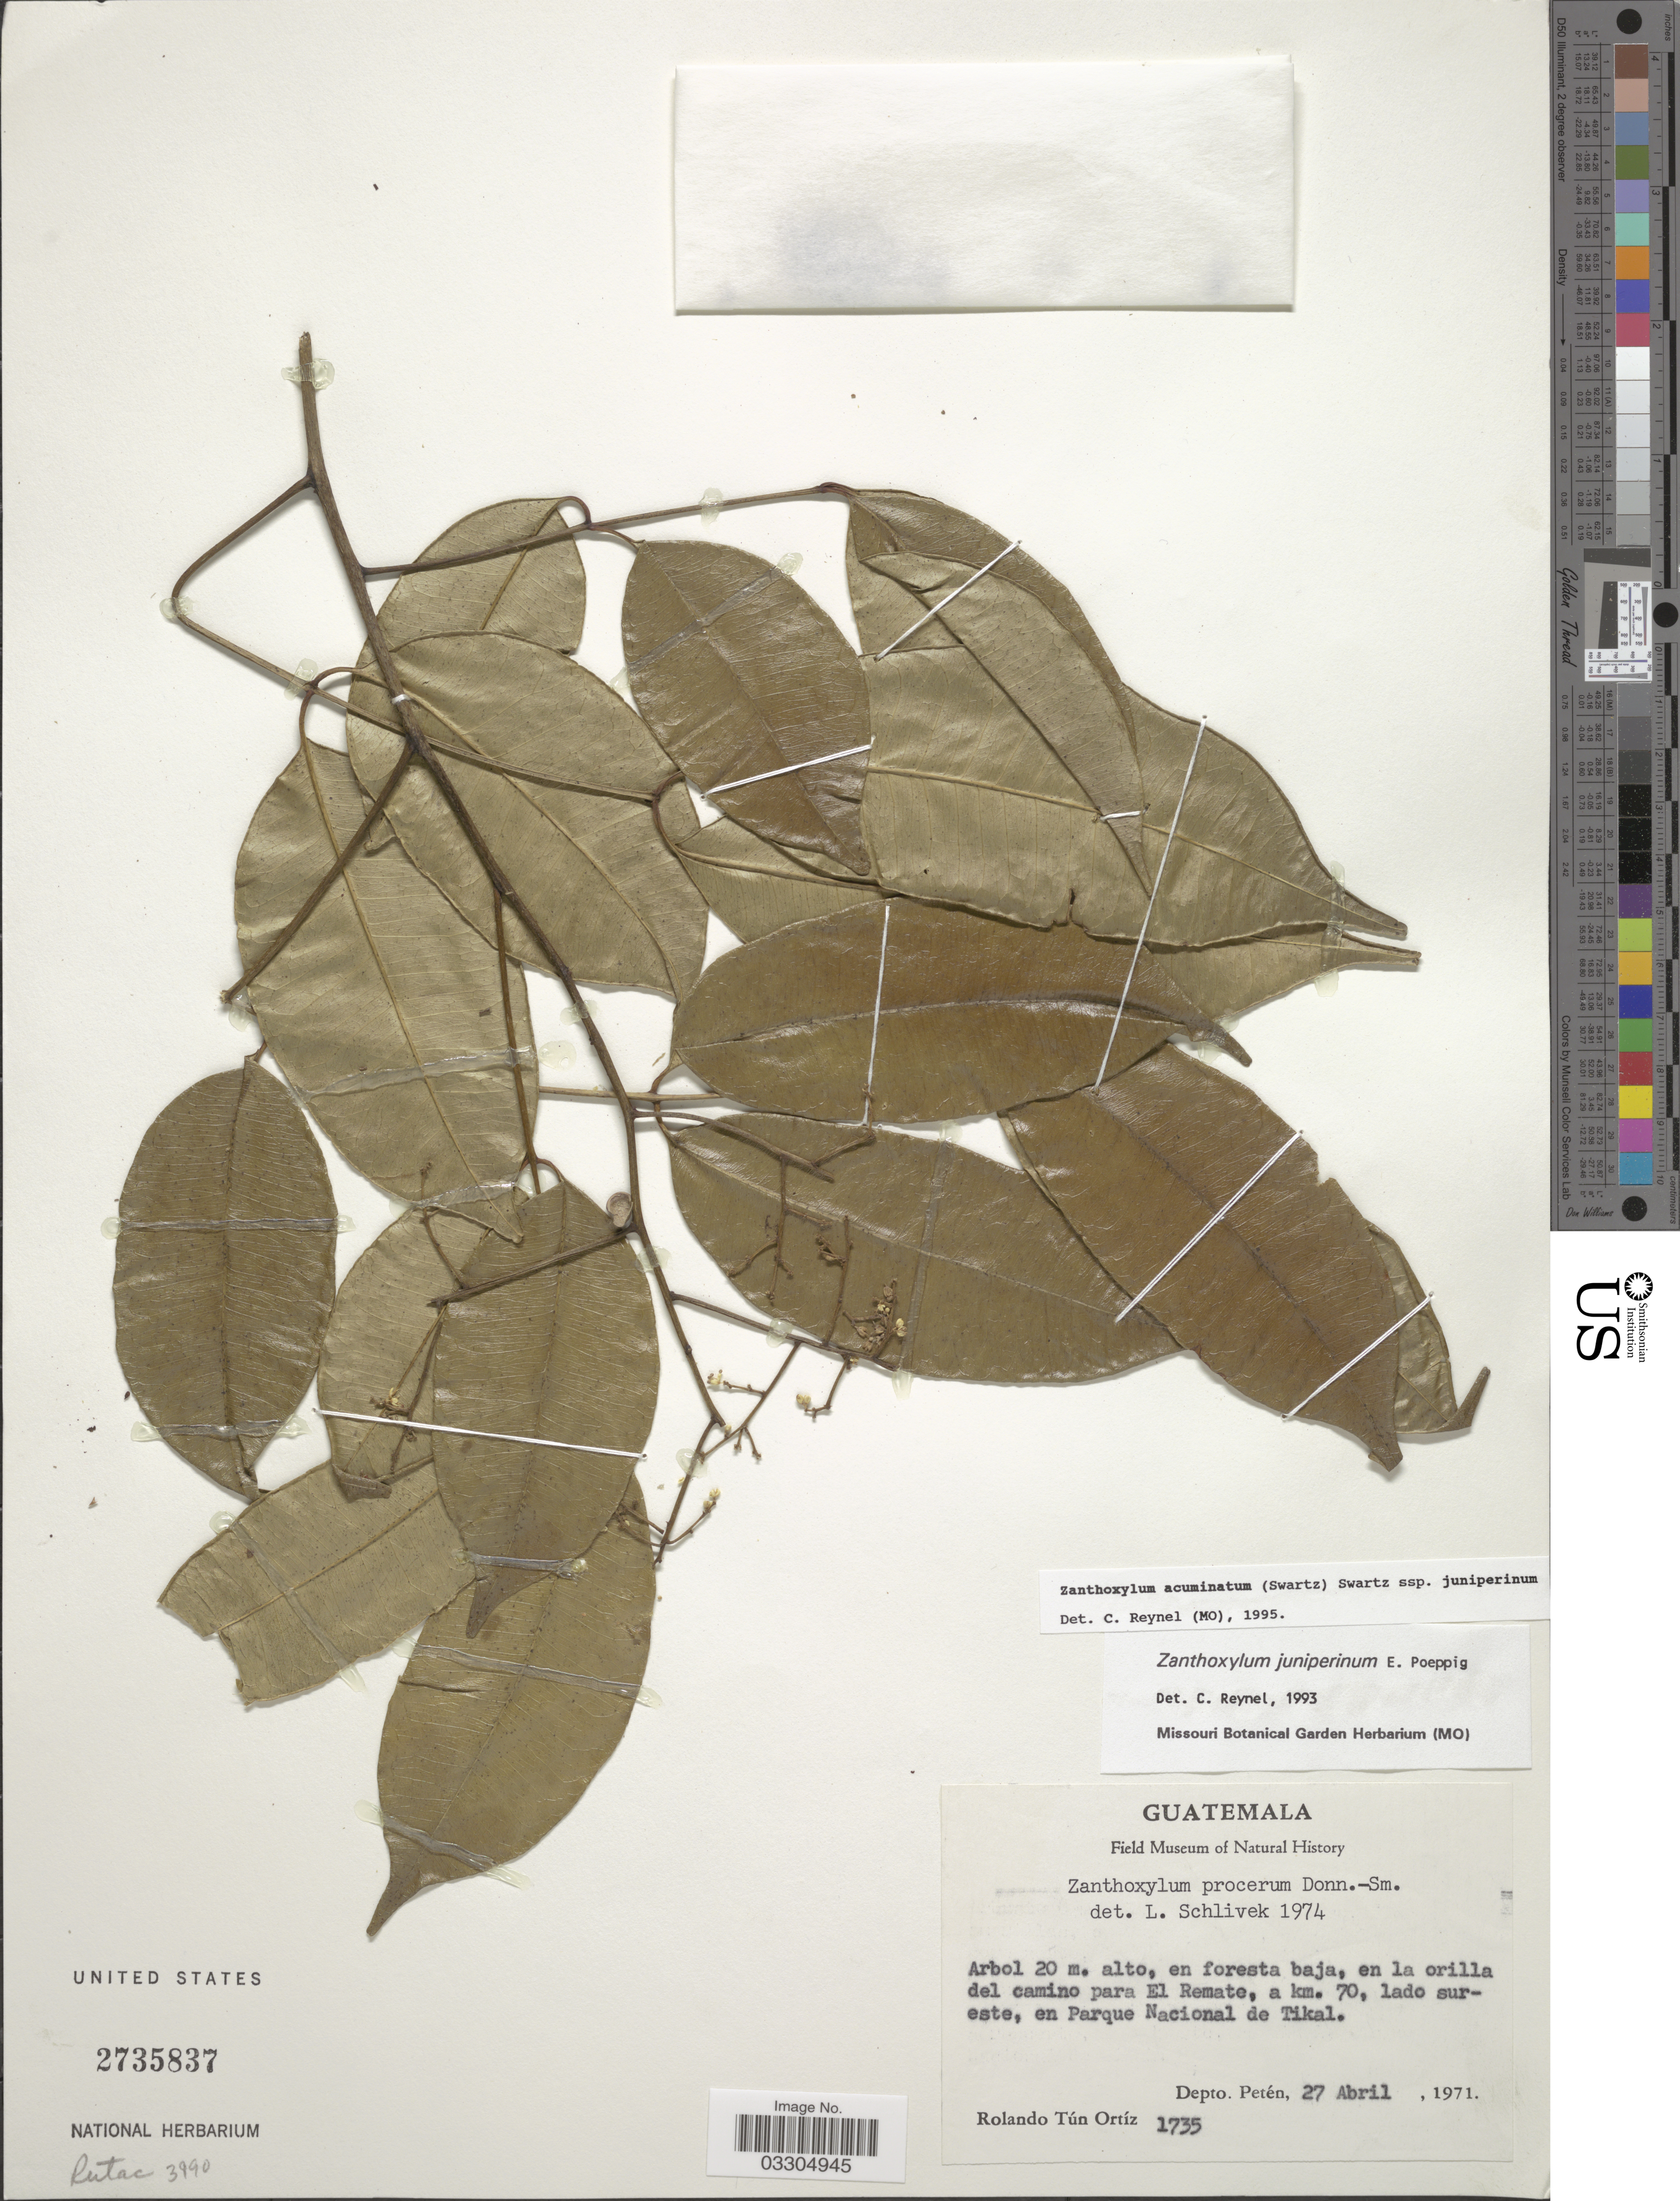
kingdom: Plantae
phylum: Tracheophyta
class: Magnoliopsida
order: Sapindales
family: Rutaceae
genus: Zanthoxylum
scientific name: Zanthoxylum acuminatum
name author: (Sw.) Sw.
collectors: R. T. Ortíz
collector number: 1735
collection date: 1971-04-27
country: Guatemala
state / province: El Petén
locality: En la orilla del camino para El Remate, a km. 70, lado sureste, en Parque Nacional de Tikal. Depto. Petén.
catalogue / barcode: US 2735837